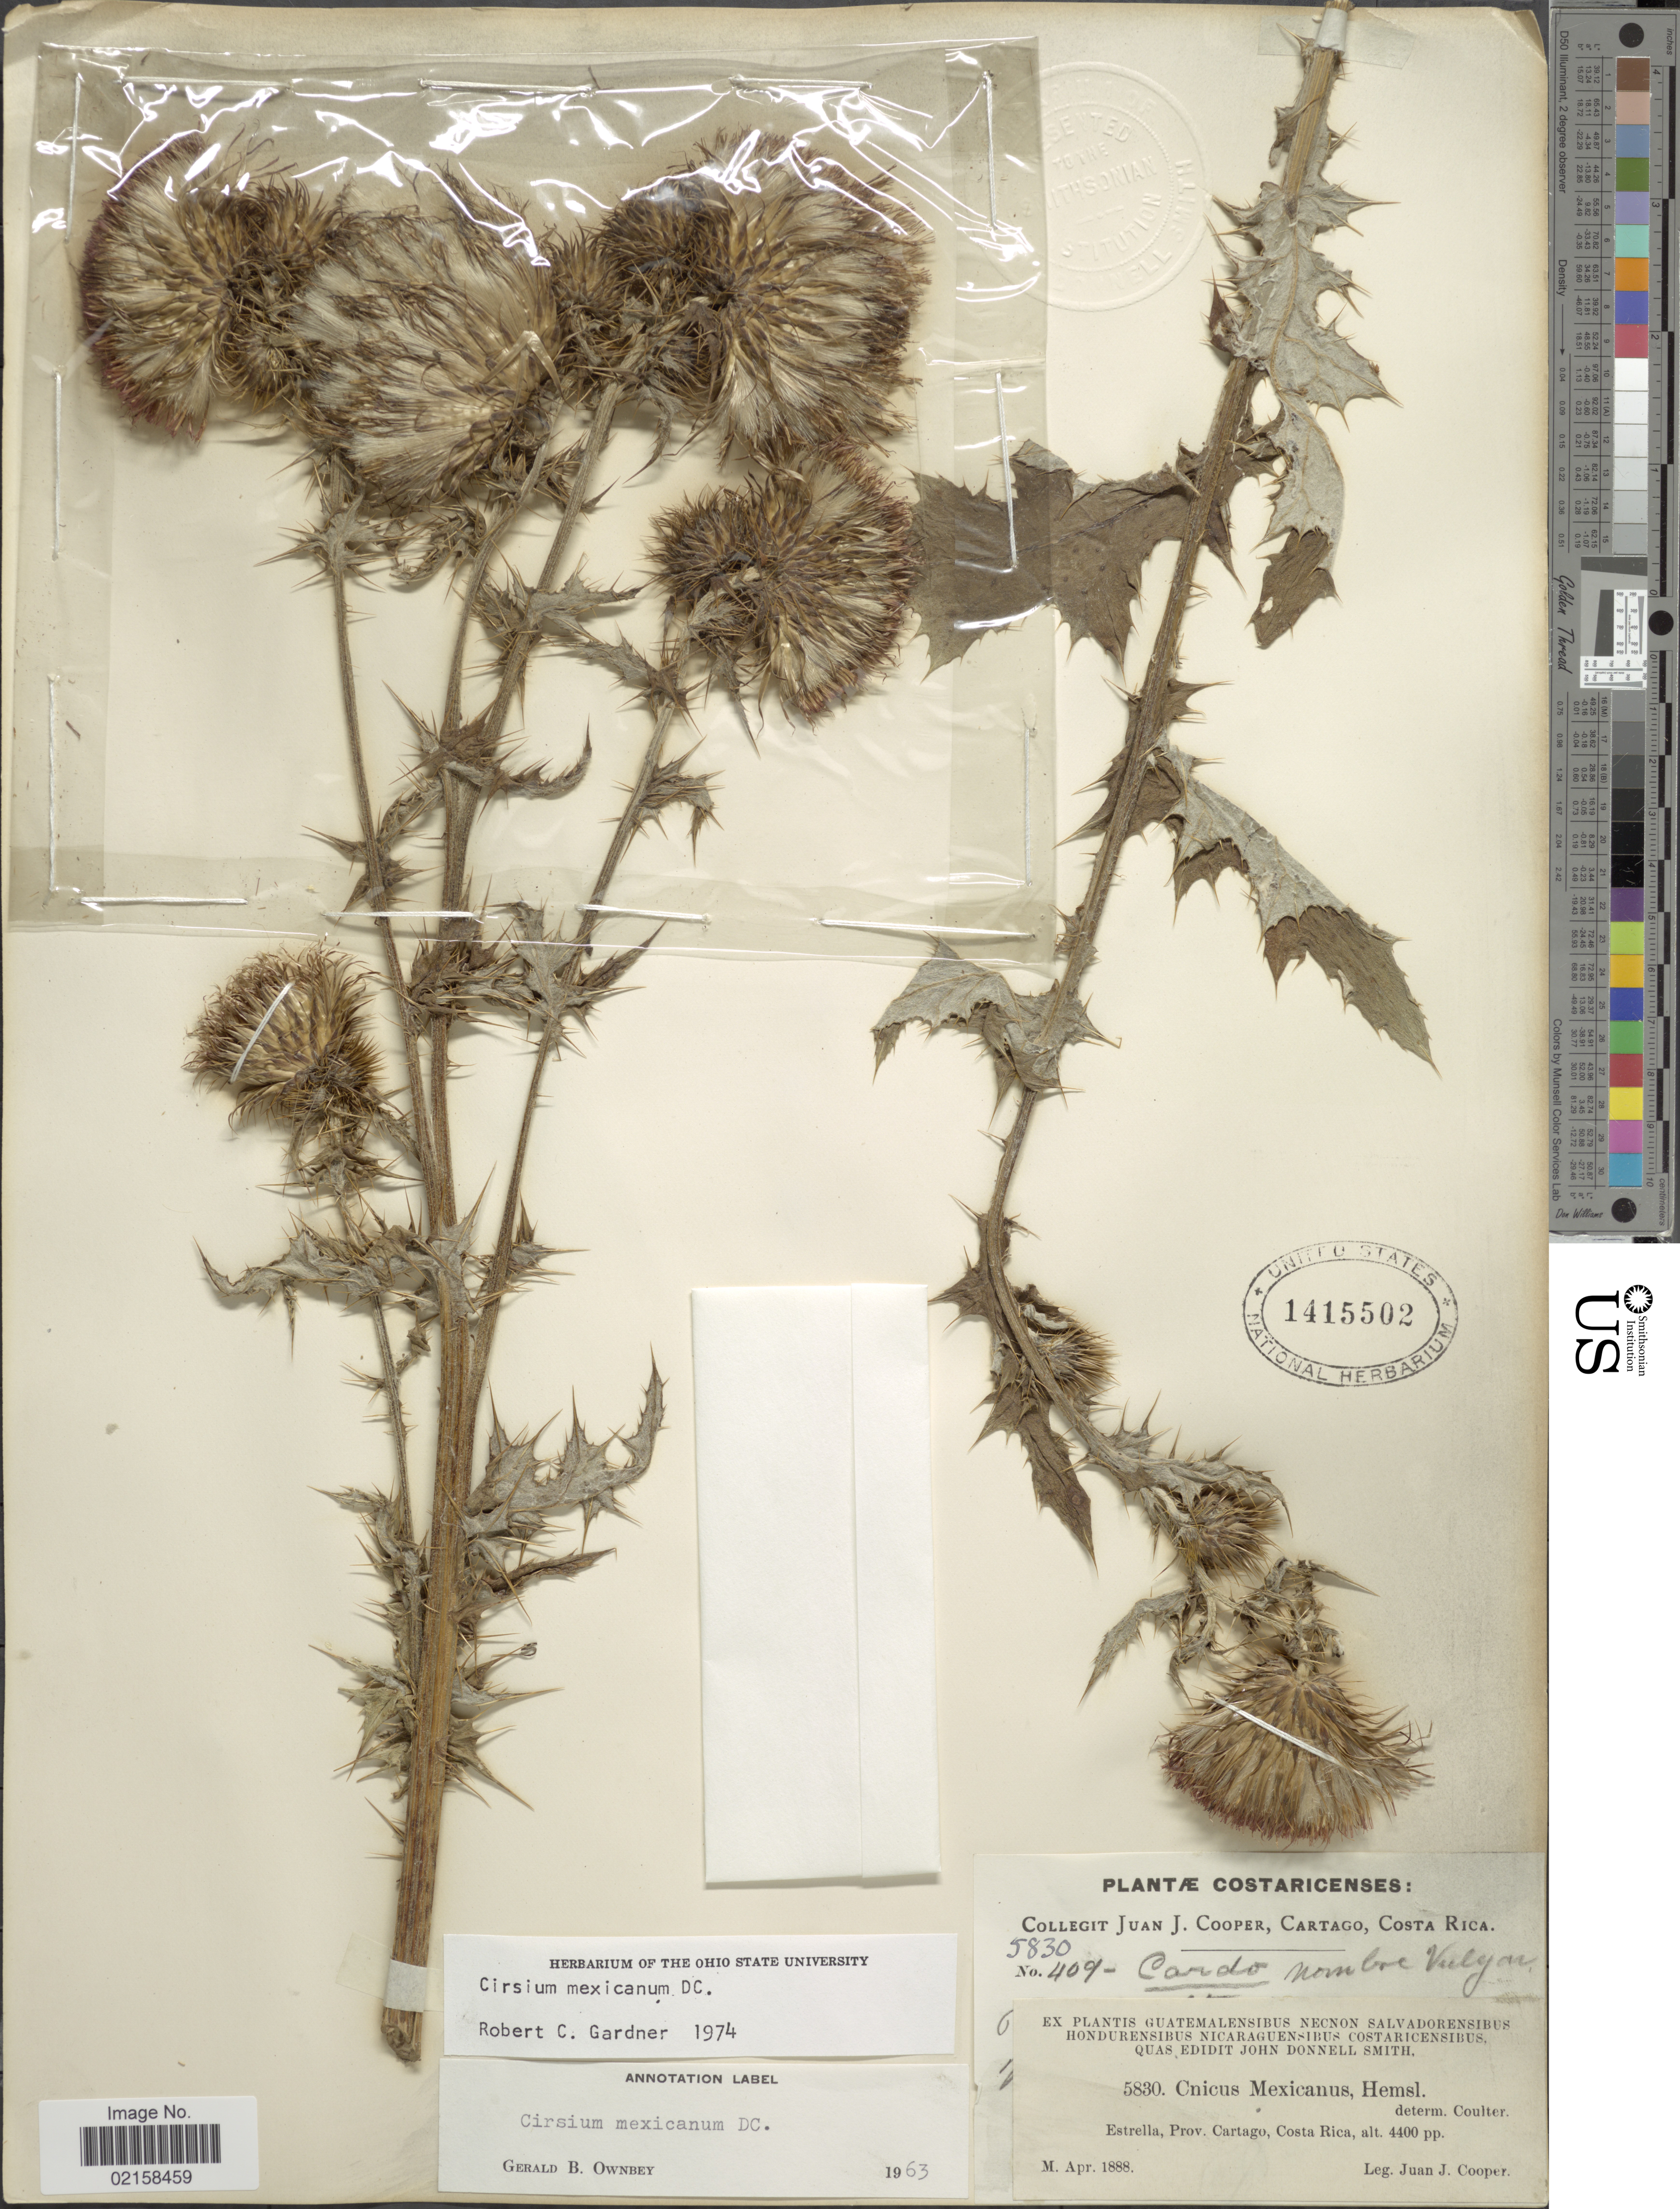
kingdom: Plantae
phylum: Tracheophyta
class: Magnoliopsida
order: Asterales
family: Asteraceae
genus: Cirsium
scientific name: Cirsium mexicanum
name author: DC.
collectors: J. J. Cooper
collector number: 5830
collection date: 1888-04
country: Costa Rica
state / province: Cartago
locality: Estrella.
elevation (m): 1341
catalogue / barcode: US 1415502